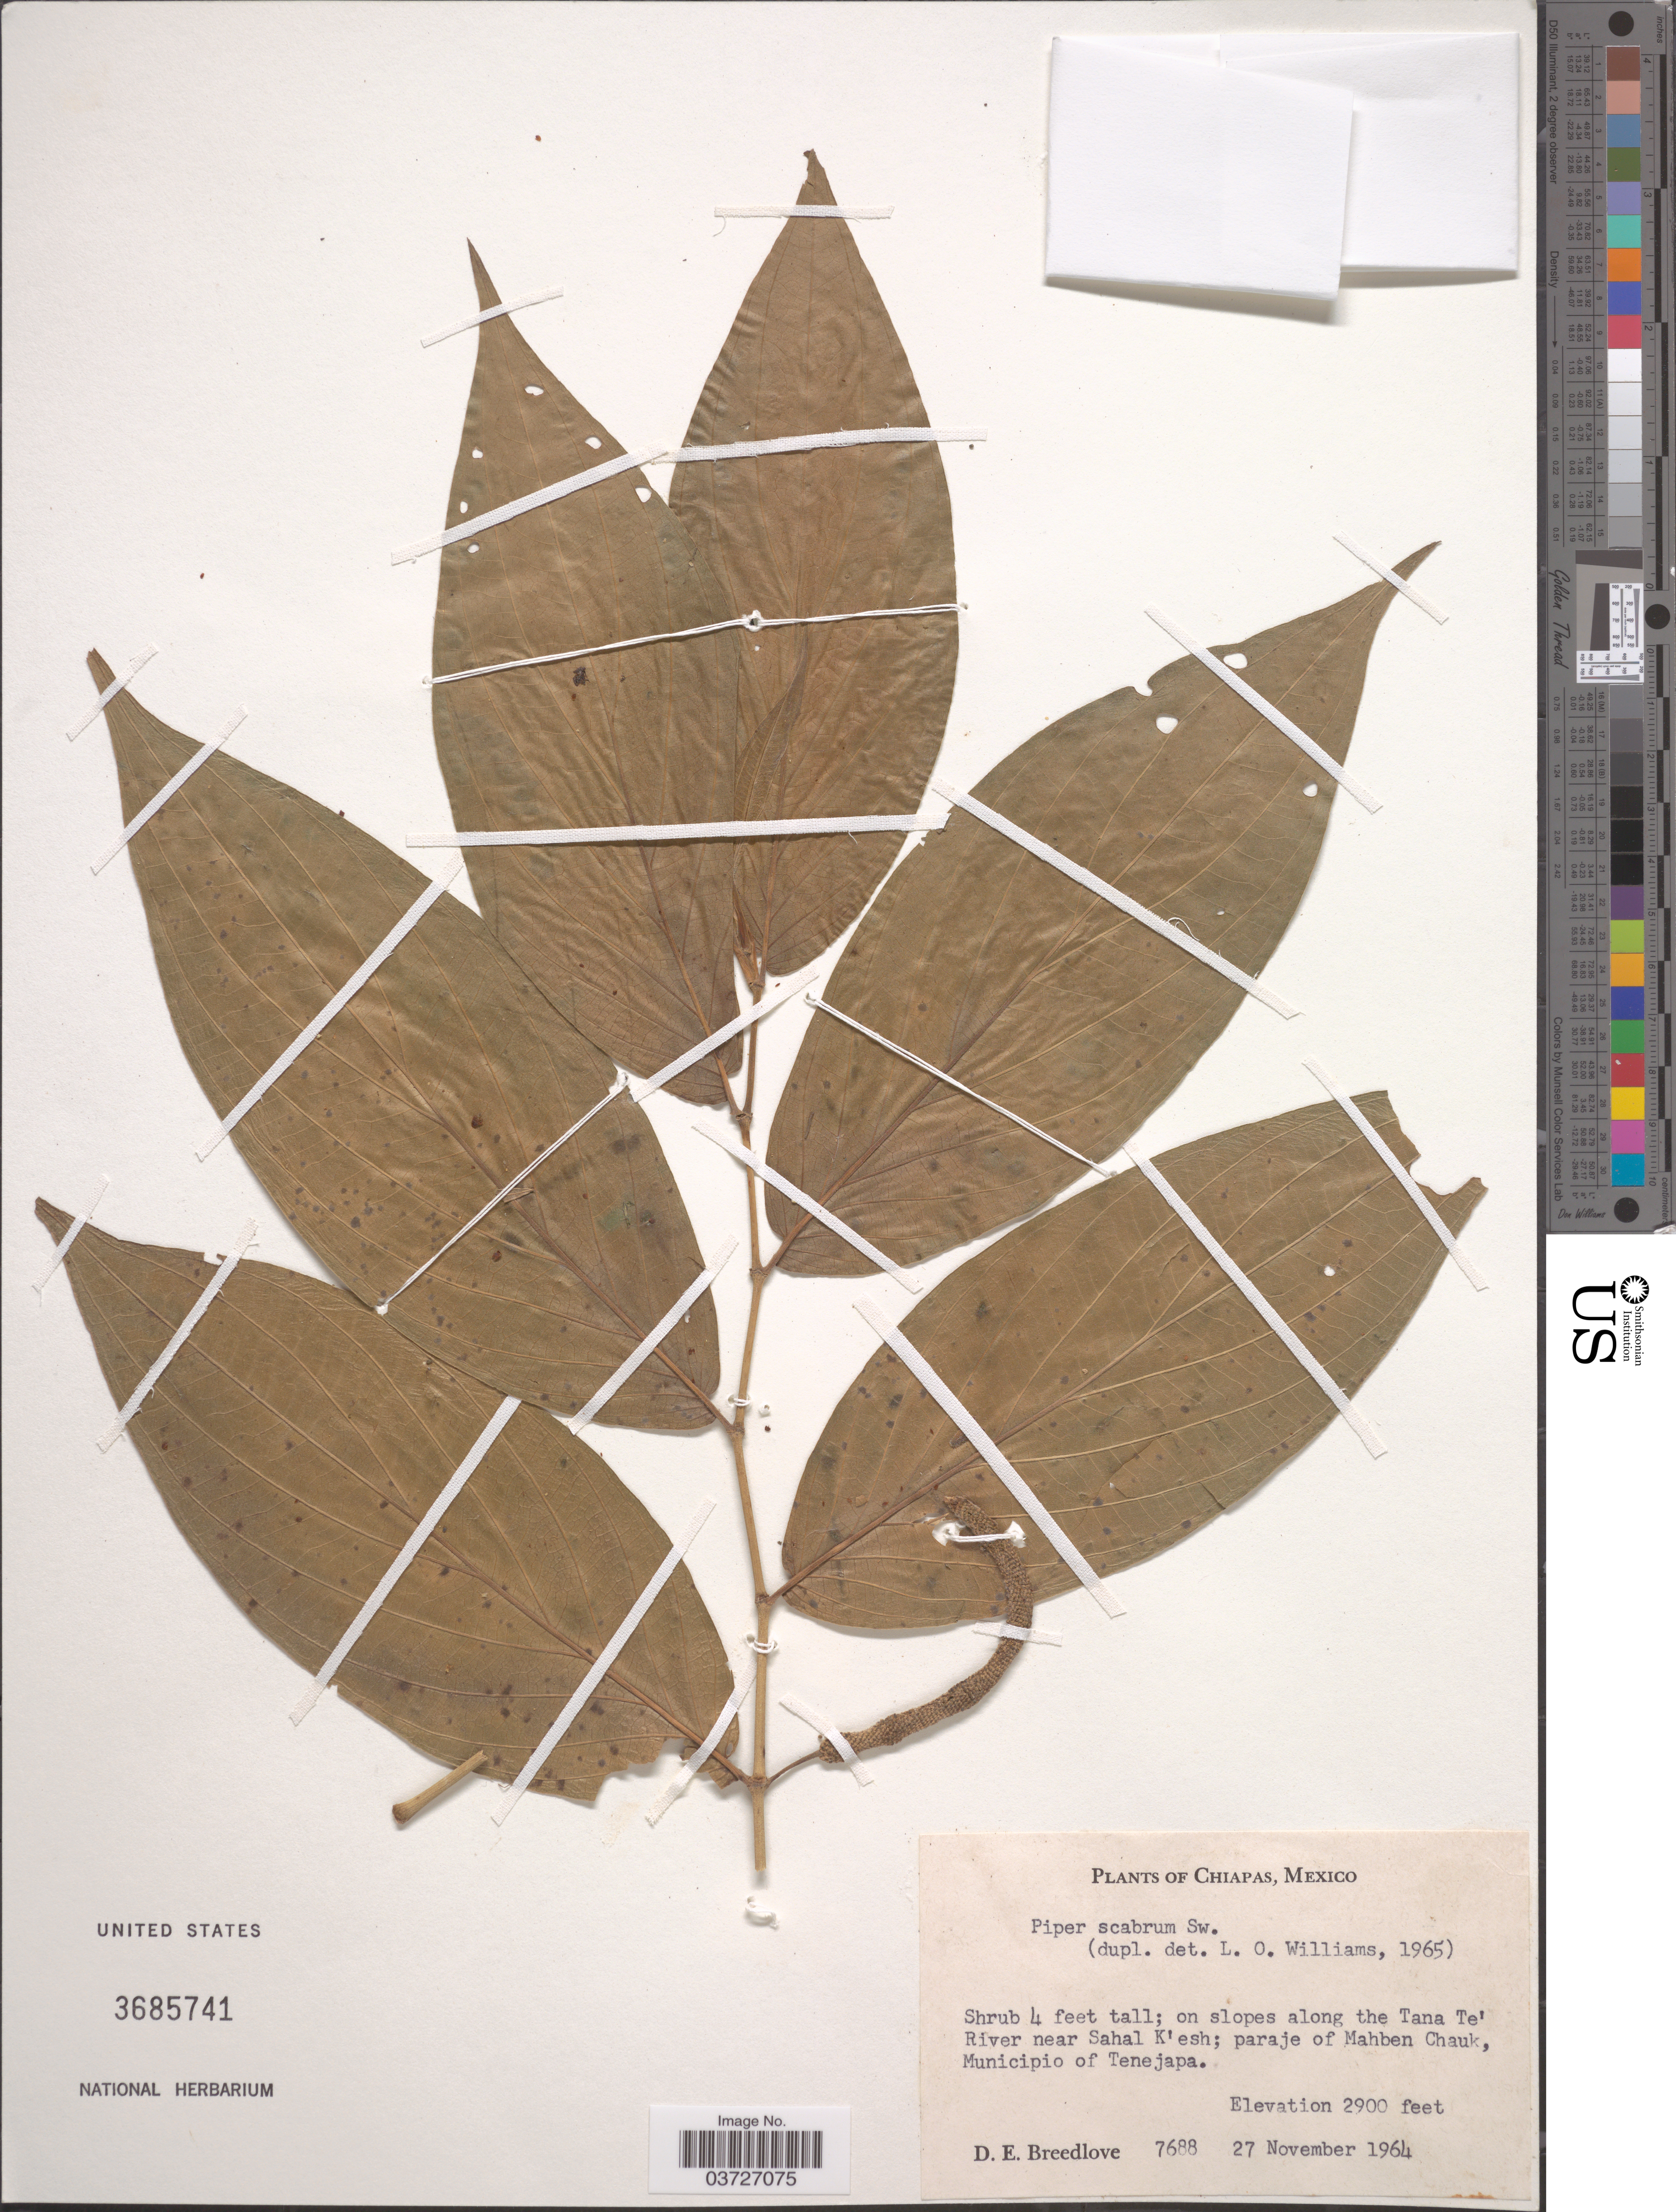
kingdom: Plantae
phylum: Tracheophyta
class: Magnoliopsida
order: Piperales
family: Piperaceae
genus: Piper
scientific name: Piper scabrum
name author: Sw.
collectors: D. E. Breedlove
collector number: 7688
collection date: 1964-11-27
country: Mexico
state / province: Chiapas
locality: On slopes along the Tana Te' River near Sahal K'esh; paraje of Mahben Chauk, Municipio of Tenejapa.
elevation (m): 884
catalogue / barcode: US 3685741